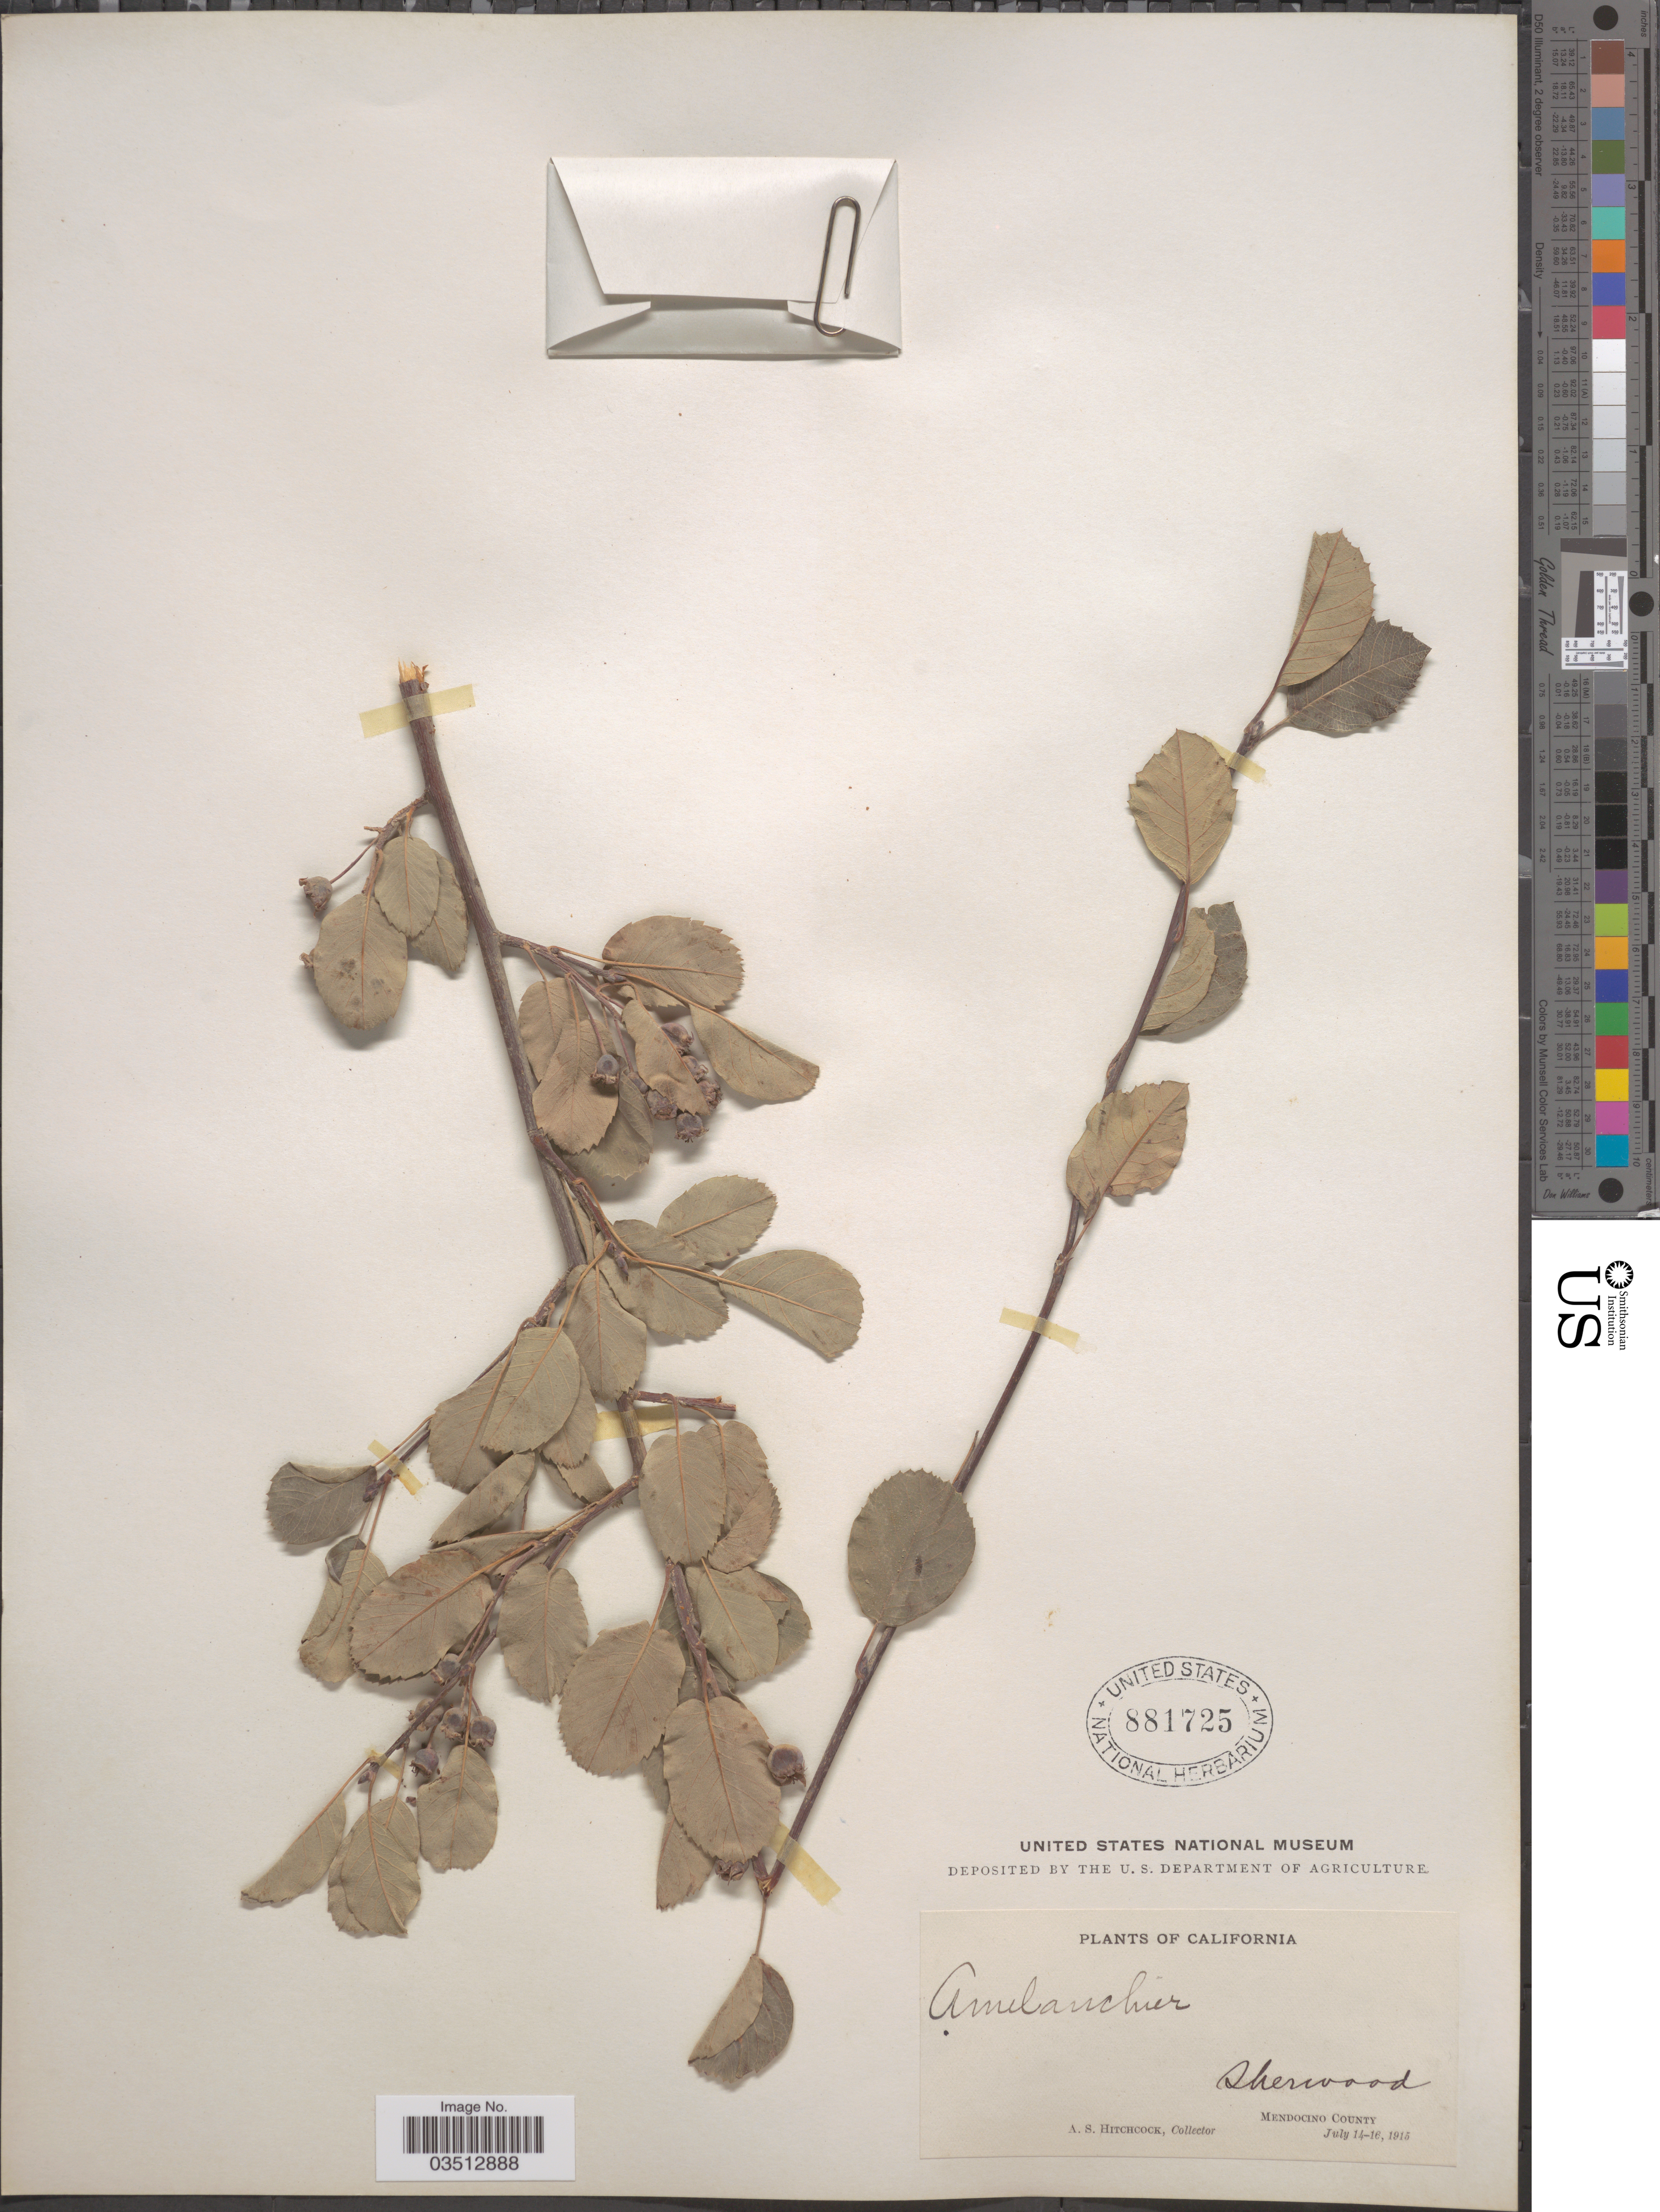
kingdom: Plantae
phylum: Tracheophyta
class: Magnoliopsida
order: Rosales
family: Rosaceae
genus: Amelanchier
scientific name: Amelanchier sp.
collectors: A. S. Hitchcock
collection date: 1915-07-14/1915-07-16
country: United States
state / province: California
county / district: Mendocino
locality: Sherwood. Mendocino County.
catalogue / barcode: US 881725